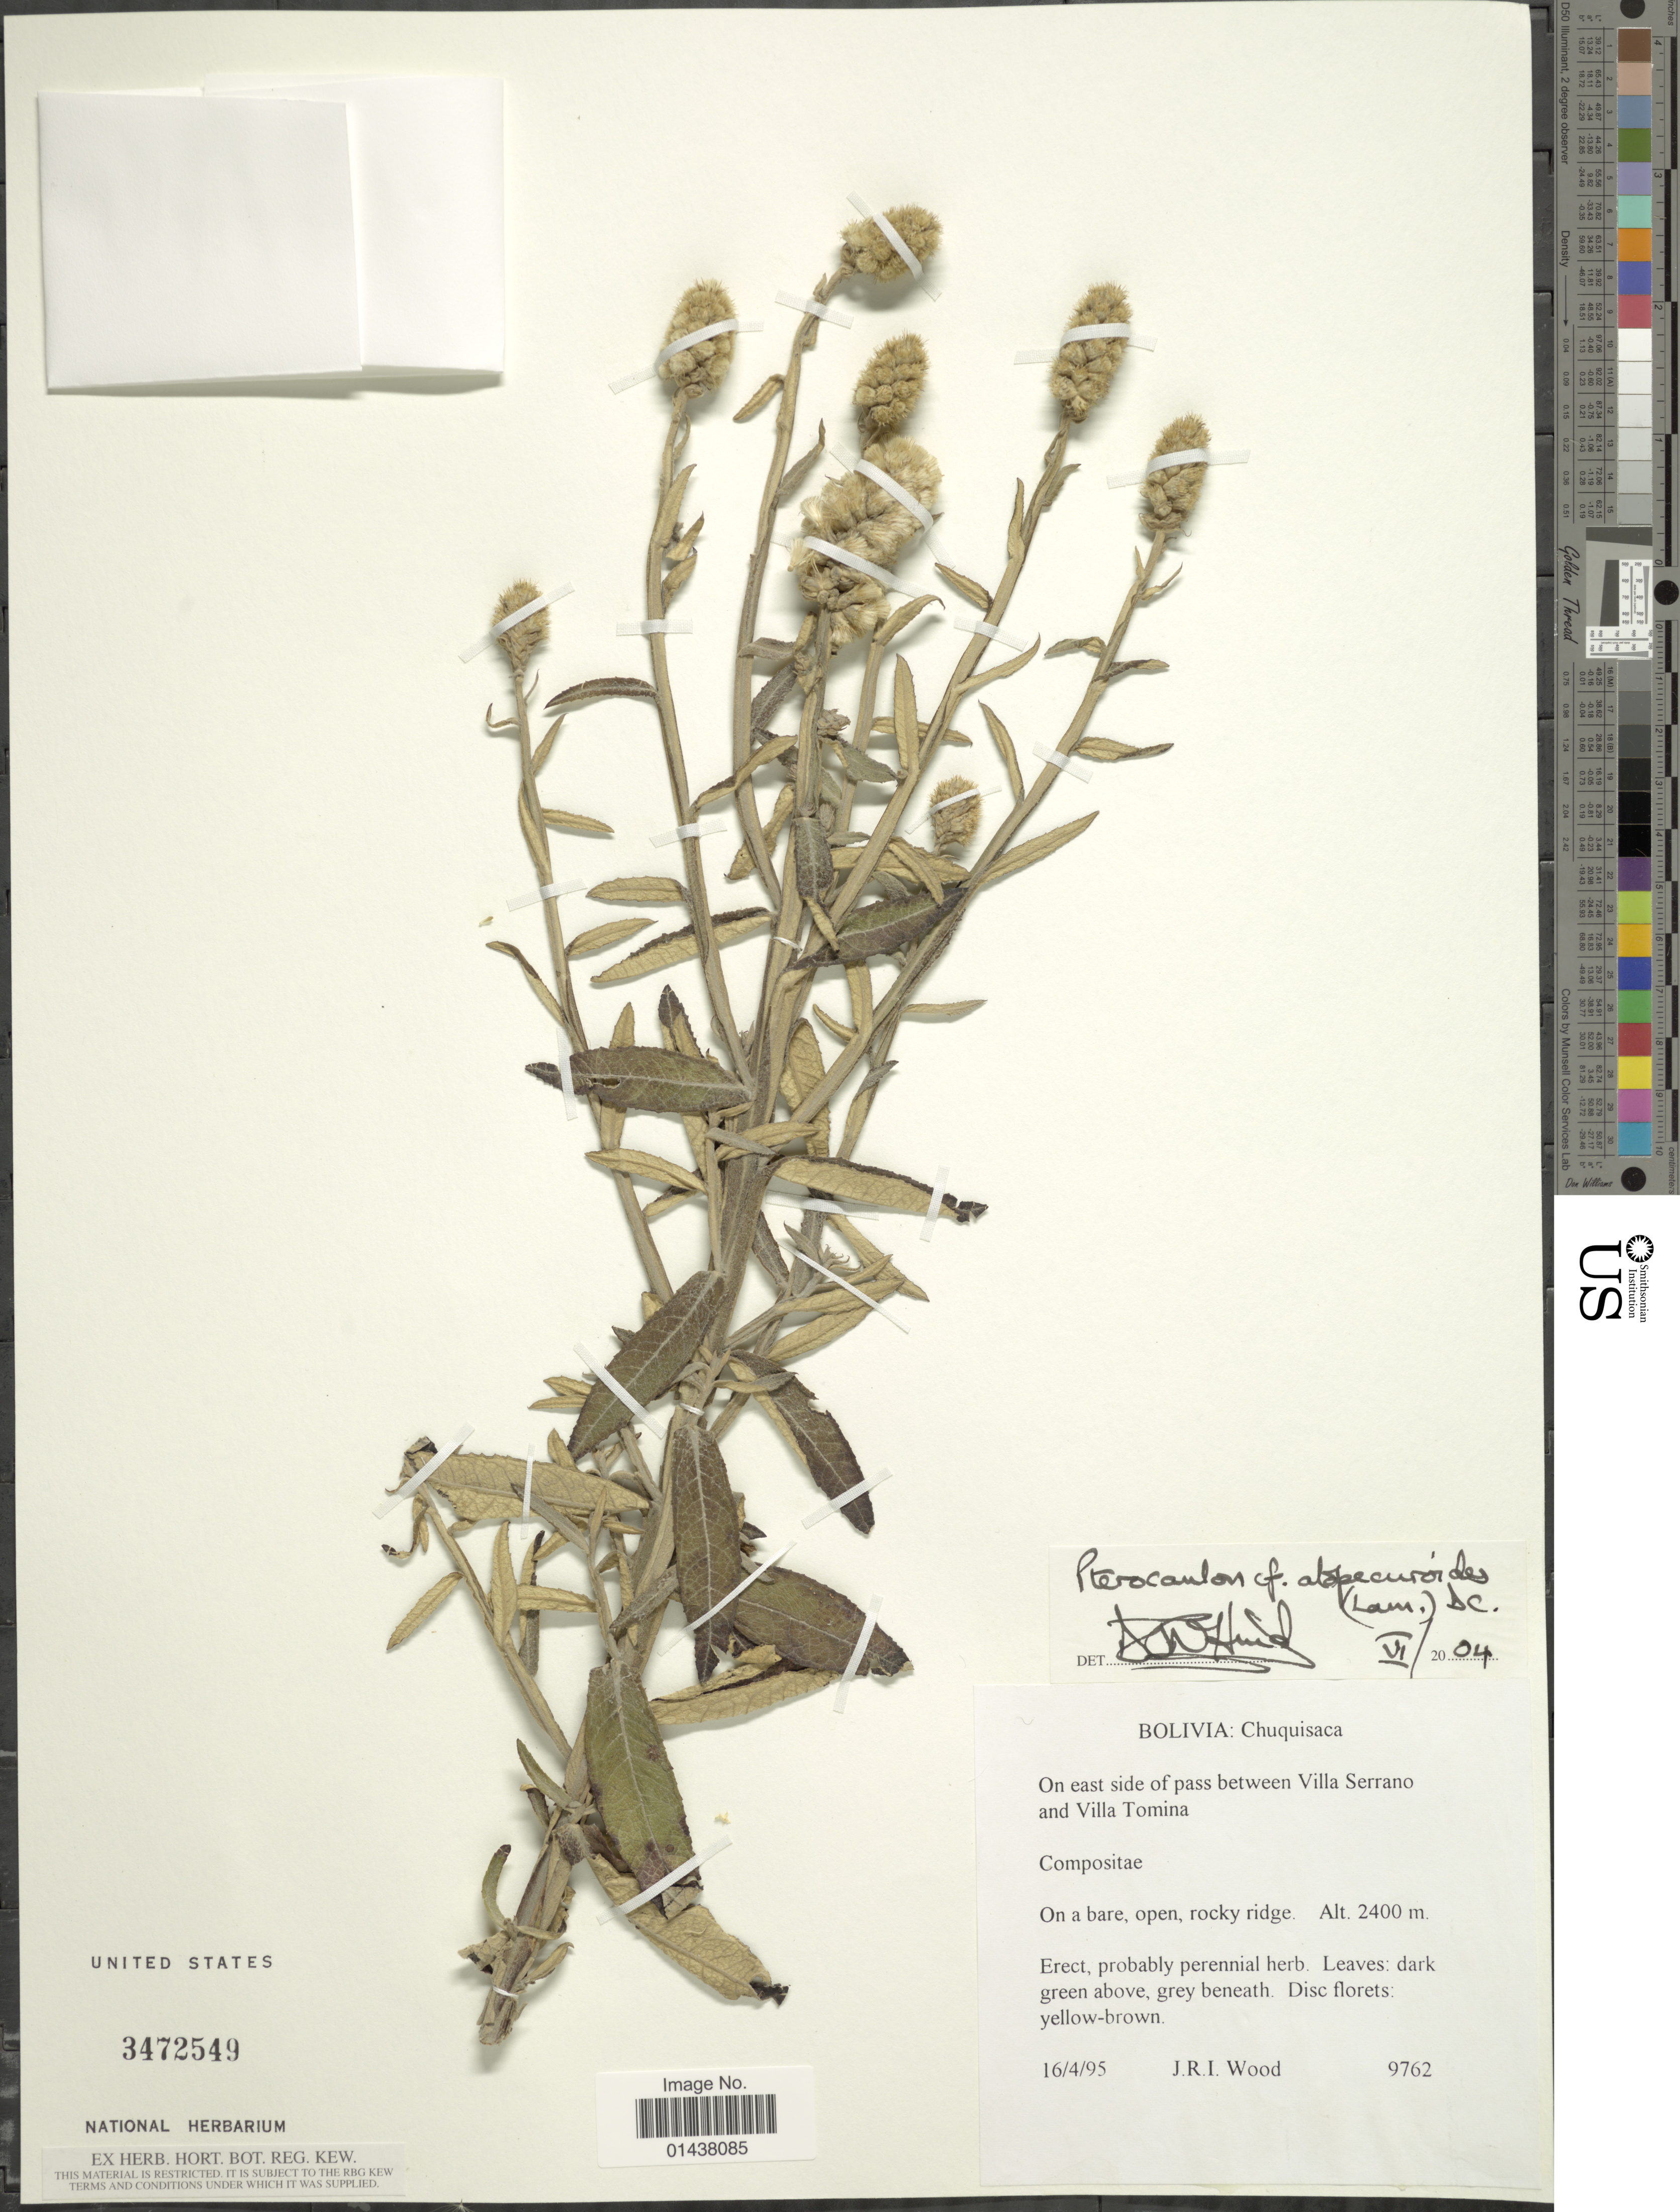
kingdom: Plantae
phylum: Tracheophyta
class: Magnoliopsida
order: Asterales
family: Asteraceae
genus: Pterocaulon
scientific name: Pterocaulon alopecuroides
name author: (Lam.) DC.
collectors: J. R. I. Wood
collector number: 9762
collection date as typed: Transcribed d/m/y: 16/4/95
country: Bolivia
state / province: Chuquisaca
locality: On east side of pass between Villa Serrano and Villa Tomina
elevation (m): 2400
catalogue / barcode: US 3472549